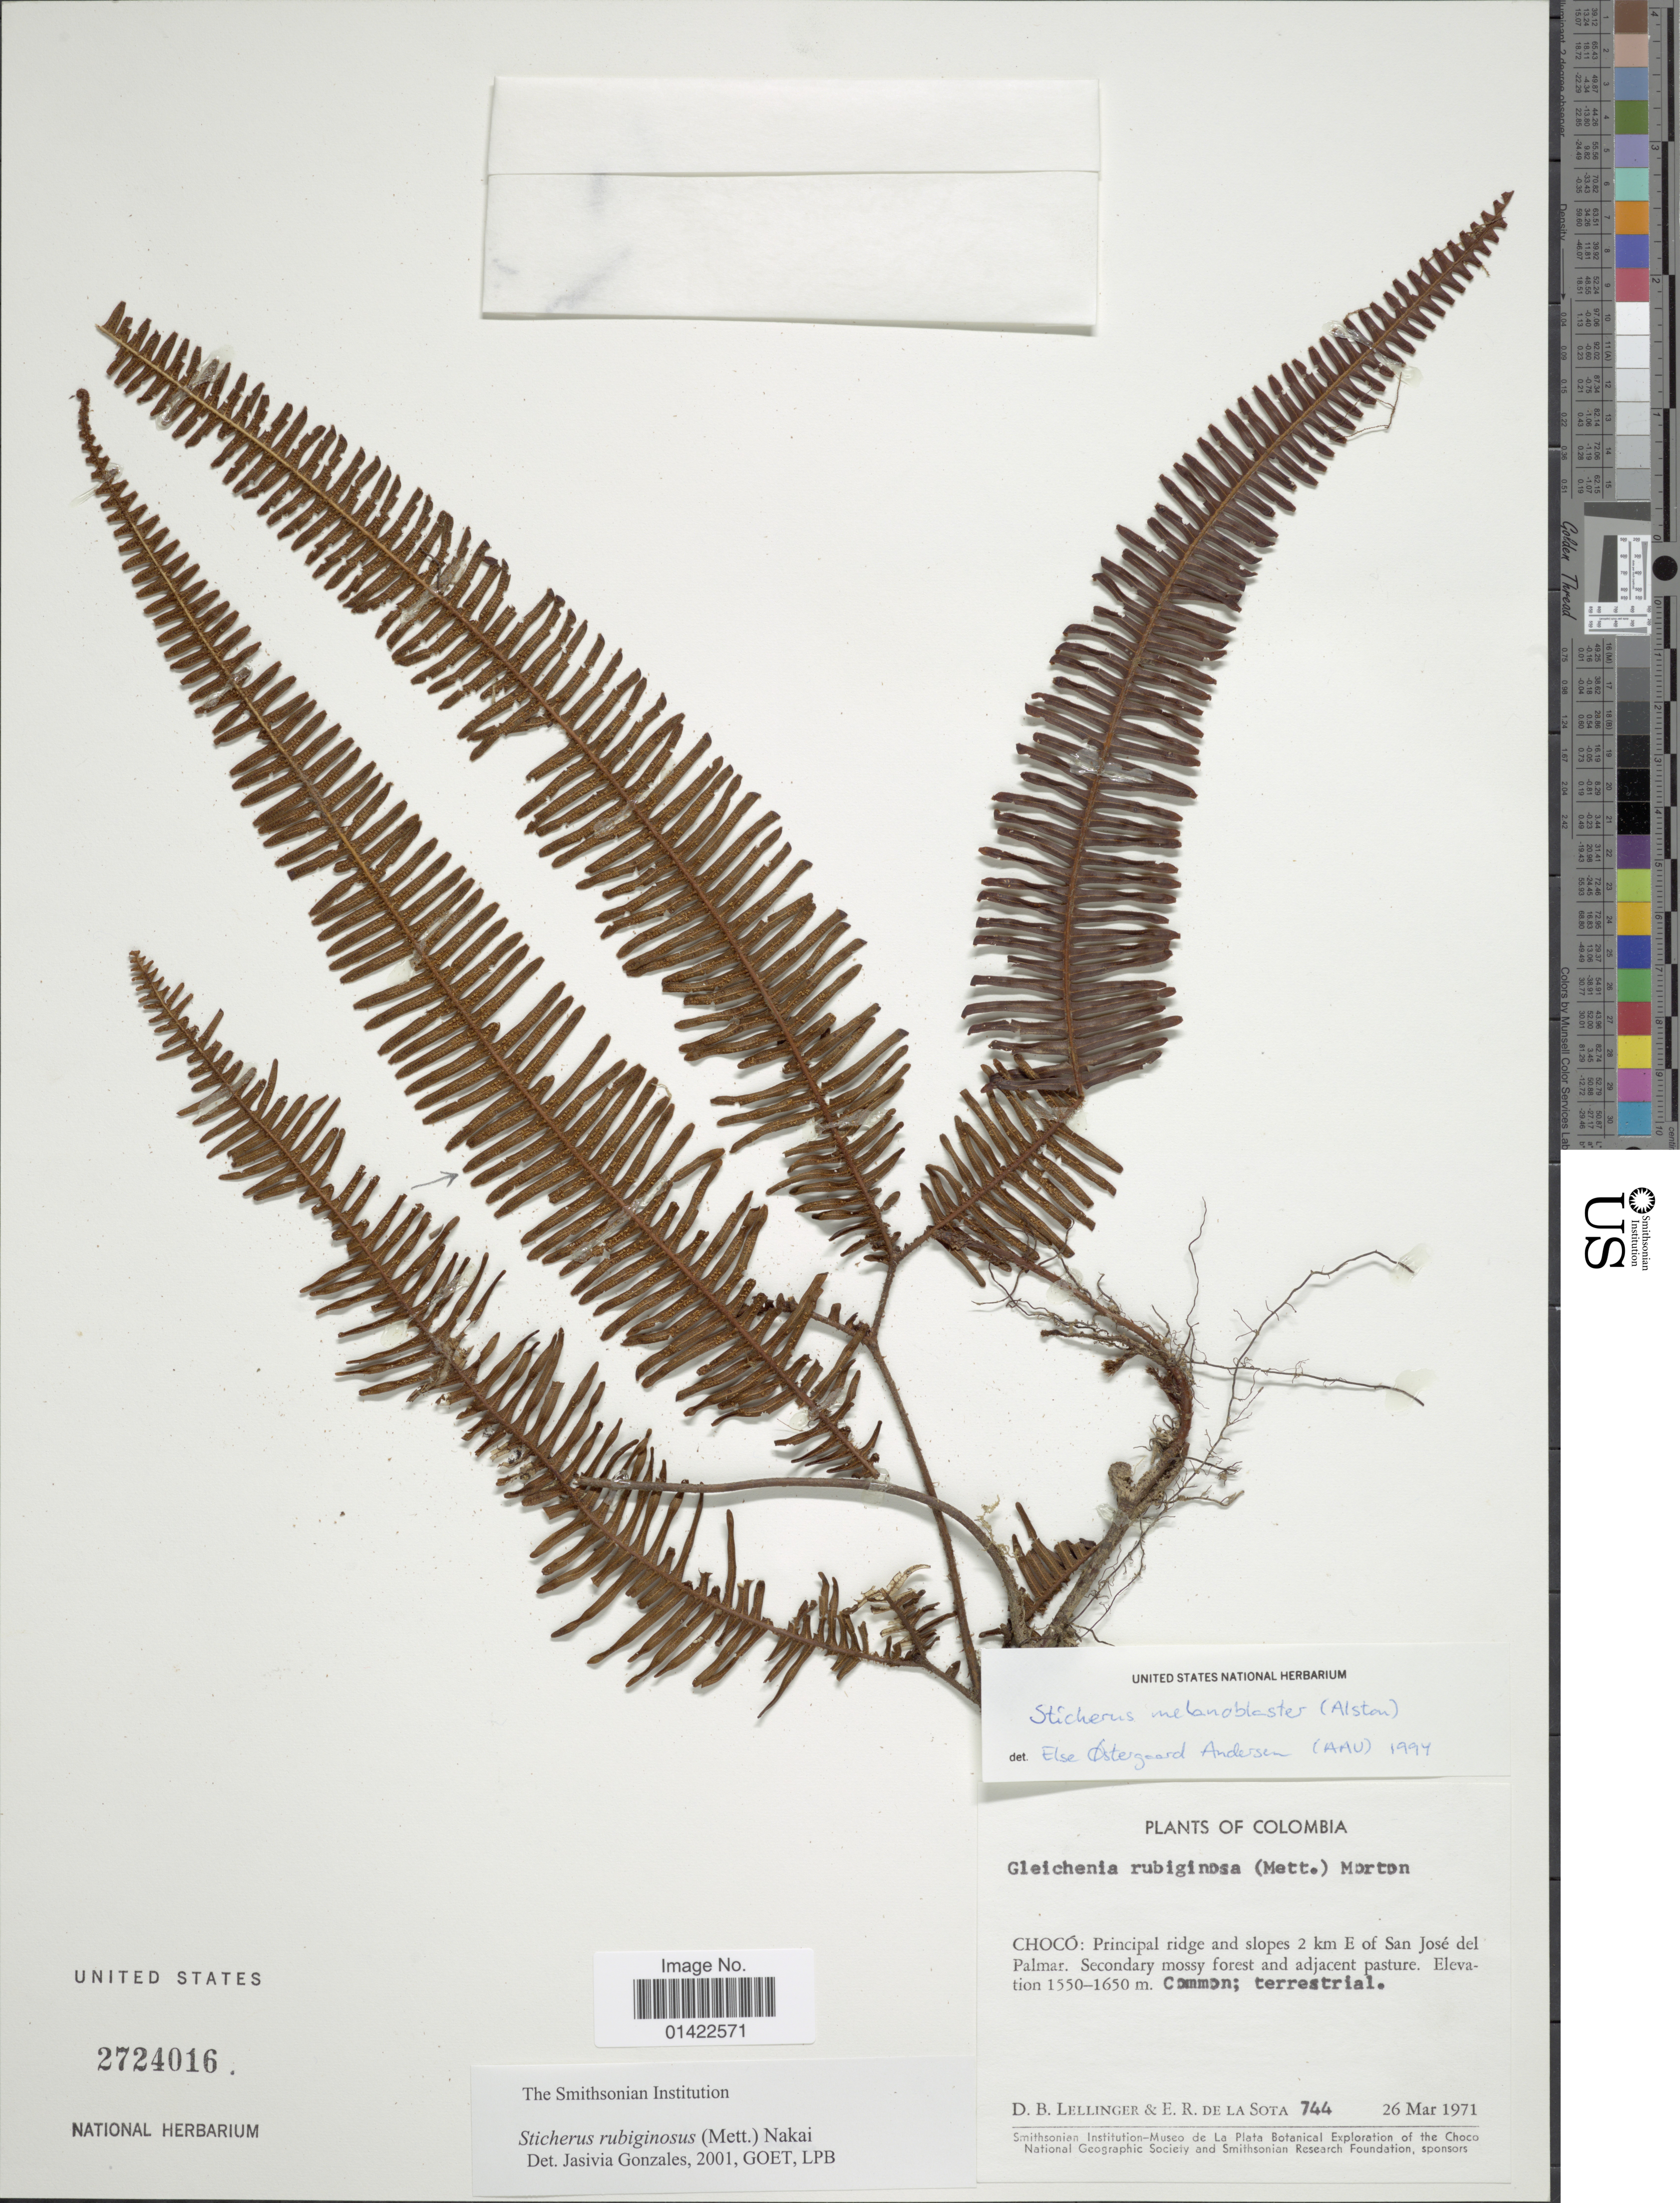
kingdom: Plantae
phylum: Tracheophyta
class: Polypodiopsida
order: Gleicheniales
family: Gleicheniaceae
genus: Sticherus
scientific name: Sticherus rubiginosus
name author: (Mett.) Nakai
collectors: D. B. Lellinger & E. R. de la Sota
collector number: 744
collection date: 1971-03-26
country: Colombia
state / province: Chocó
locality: Principal ridge and slopes 2 km E of San José del Palmar.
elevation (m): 1550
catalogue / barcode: US 2724016